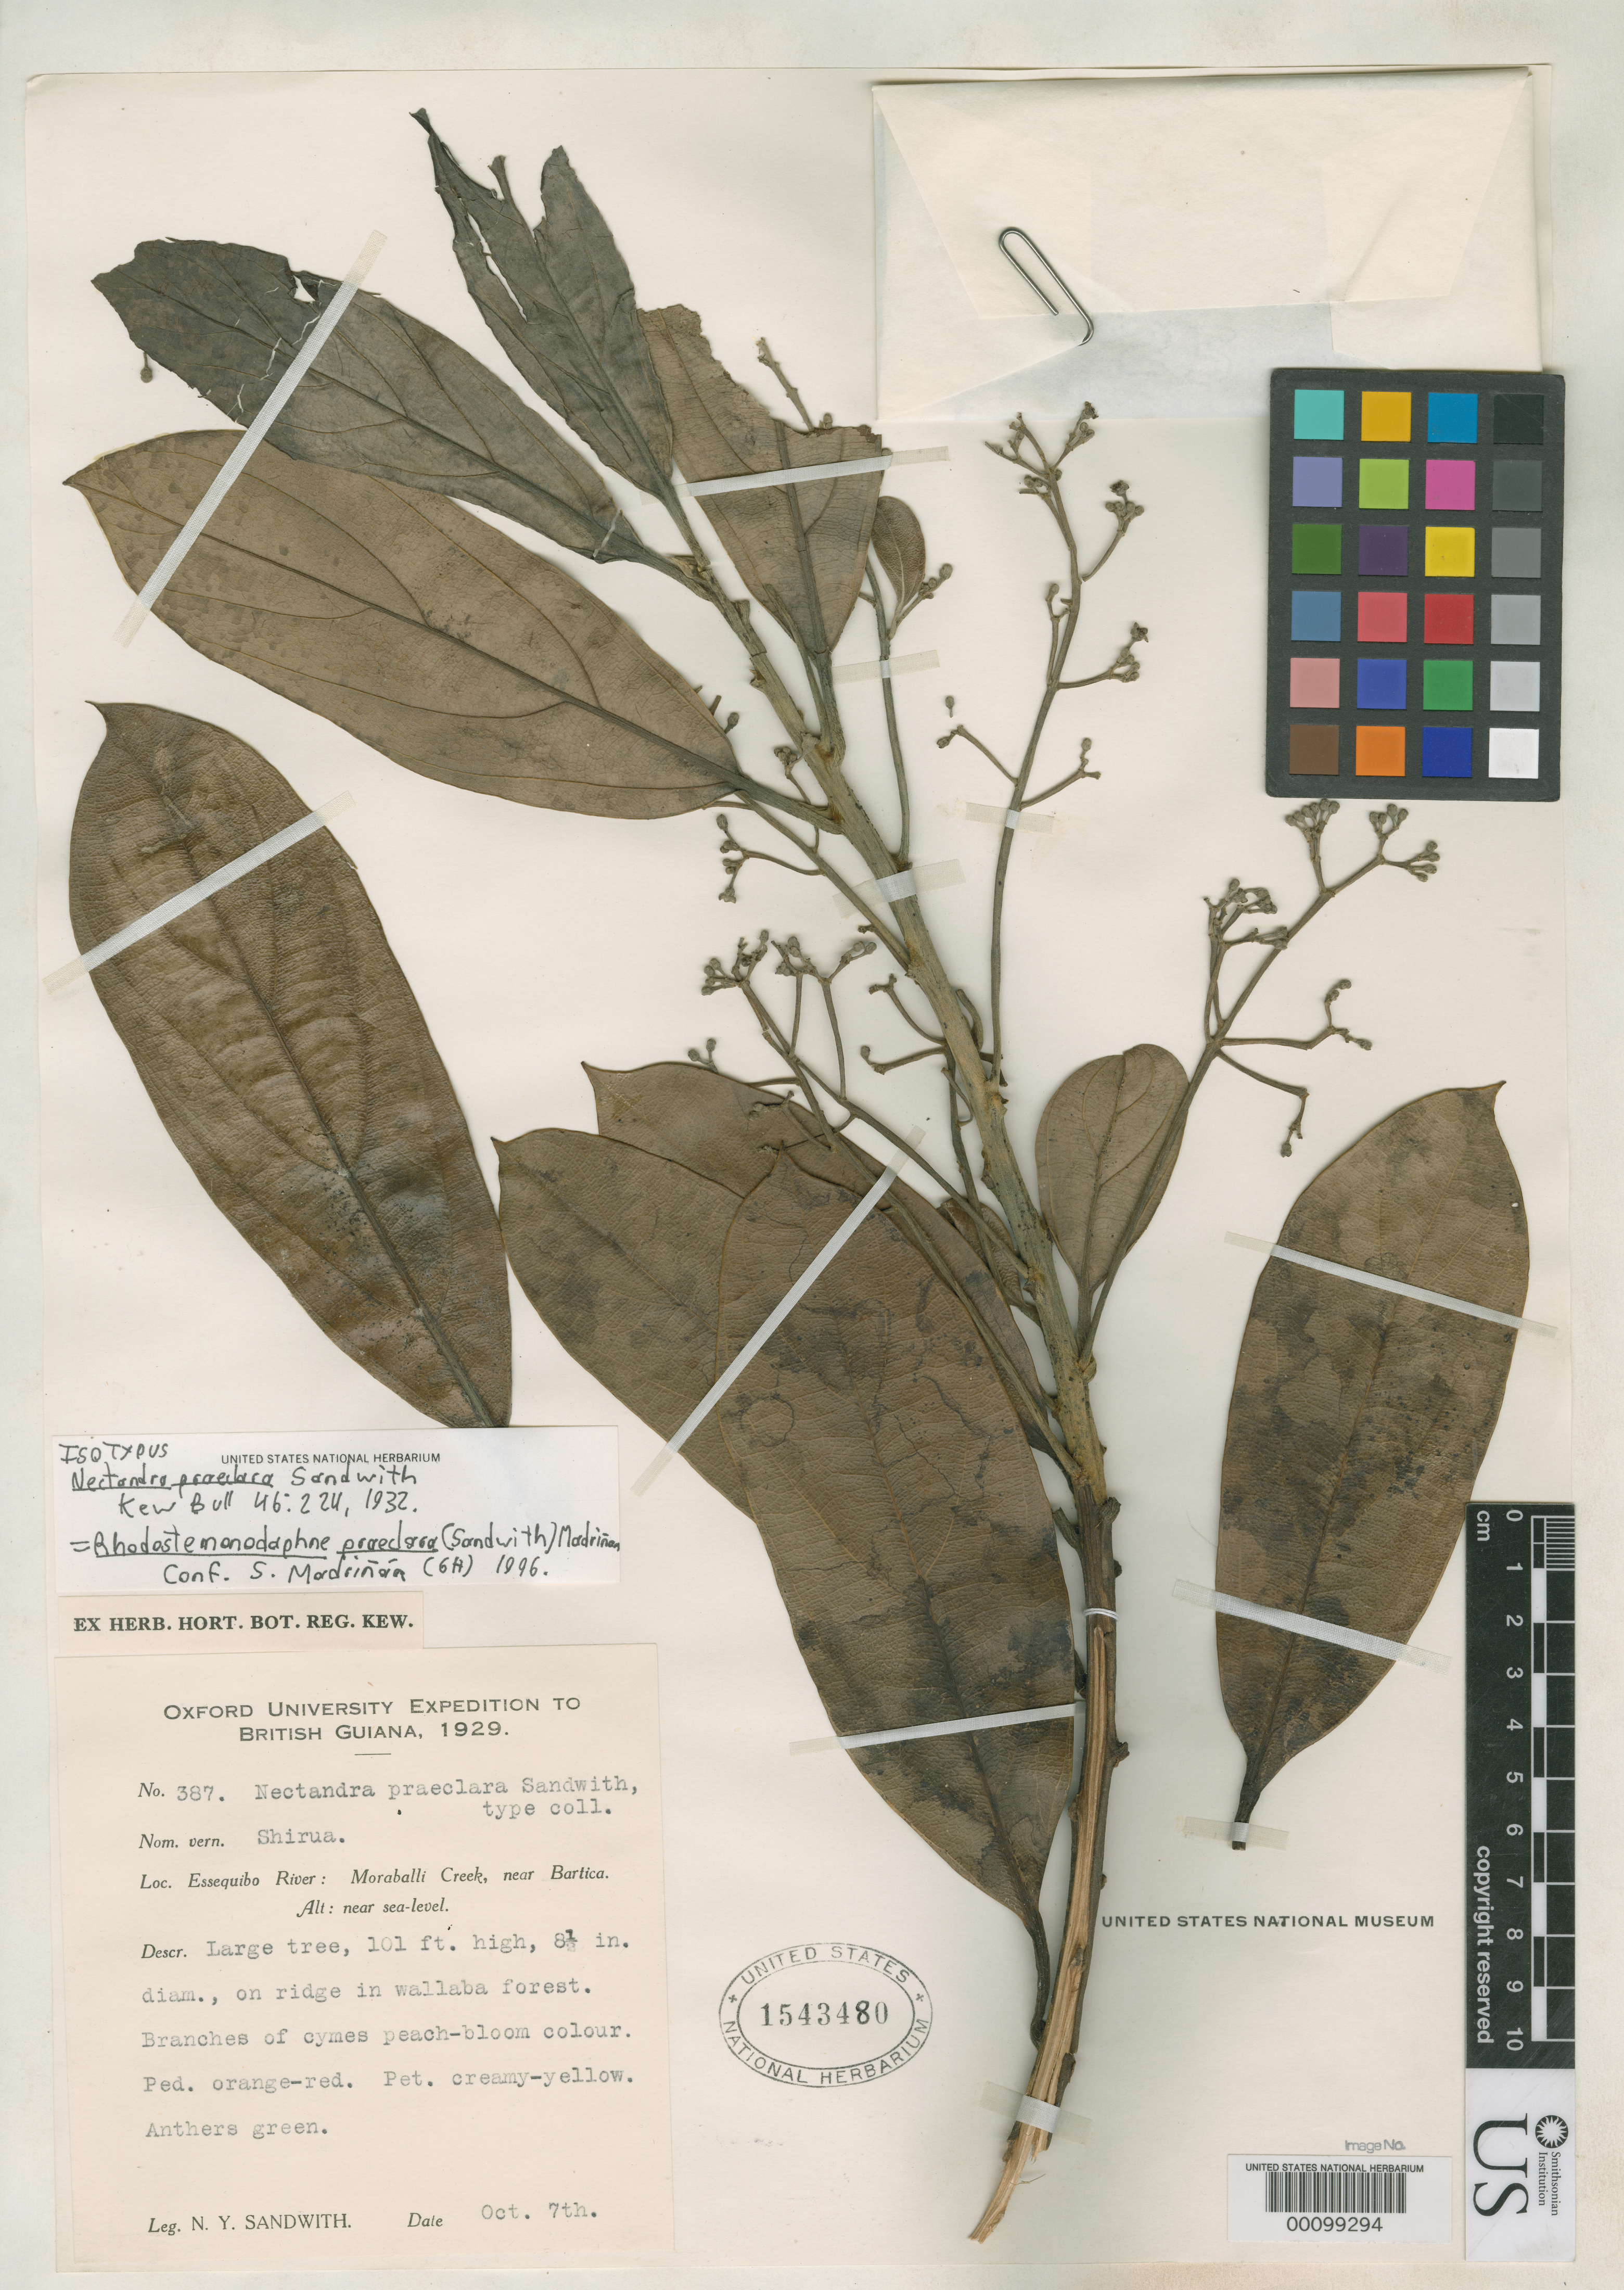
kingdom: Plantae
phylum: Tracheophyta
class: Magnoliopsida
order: Laurales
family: Lauraceae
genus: Nectandra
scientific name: Nectandra praeclara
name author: Sandwith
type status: Isotype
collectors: N. Y. Sandwith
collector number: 387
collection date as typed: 07 Oct 1929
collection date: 1929-10-07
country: Guyana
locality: Essiquibo River, Moraballi Creek.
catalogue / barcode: US 1543480